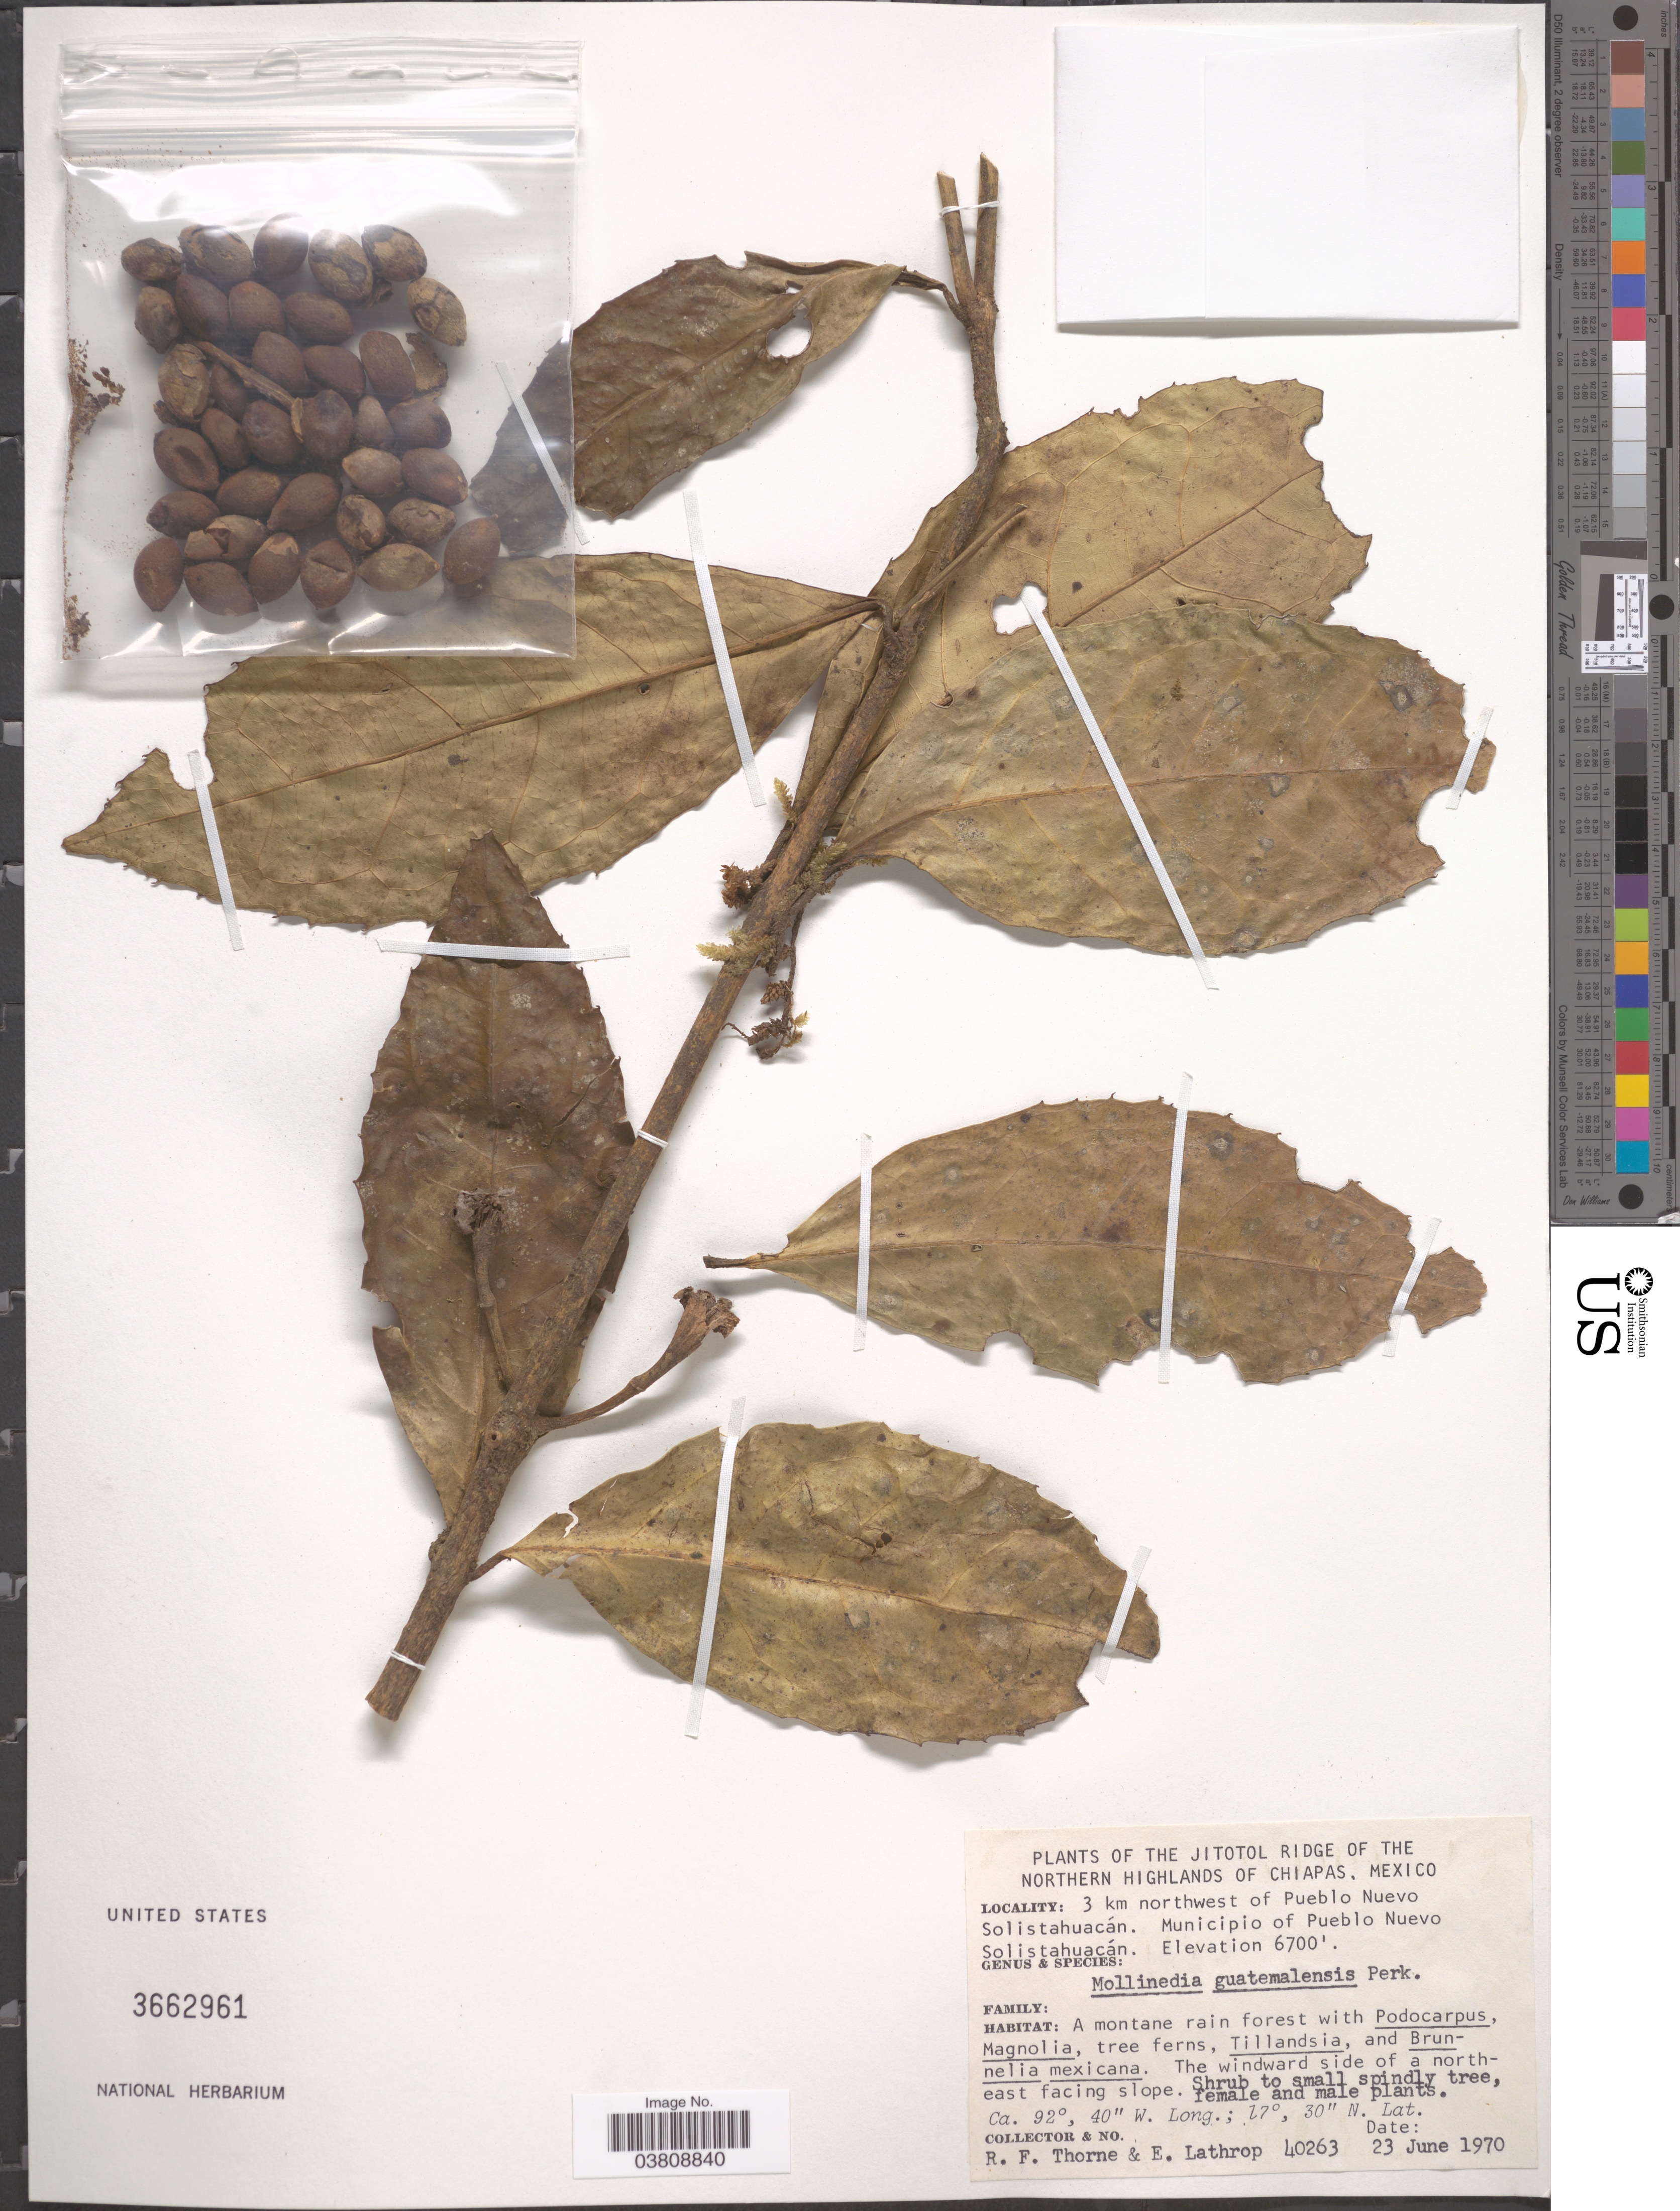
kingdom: Plantae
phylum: Tracheophyta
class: Magnoliopsida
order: Laurales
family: Monimiaceae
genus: Mollinedia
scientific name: Mollinedia guatemalensis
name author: Perkins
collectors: R. Thorne & E. W. Lathrop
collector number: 40263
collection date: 1970-06-23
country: Mexico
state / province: Chiapas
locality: The Jitotol Ridge of the Northern Highlands of Chiapas. 3 km northwest of Pueblo Nuevo Solistahuacán. Municipio of Pueblo Nuevo Solistahuacán. The windward side of a north-east facing slope.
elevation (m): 2042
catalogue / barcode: US 3662961